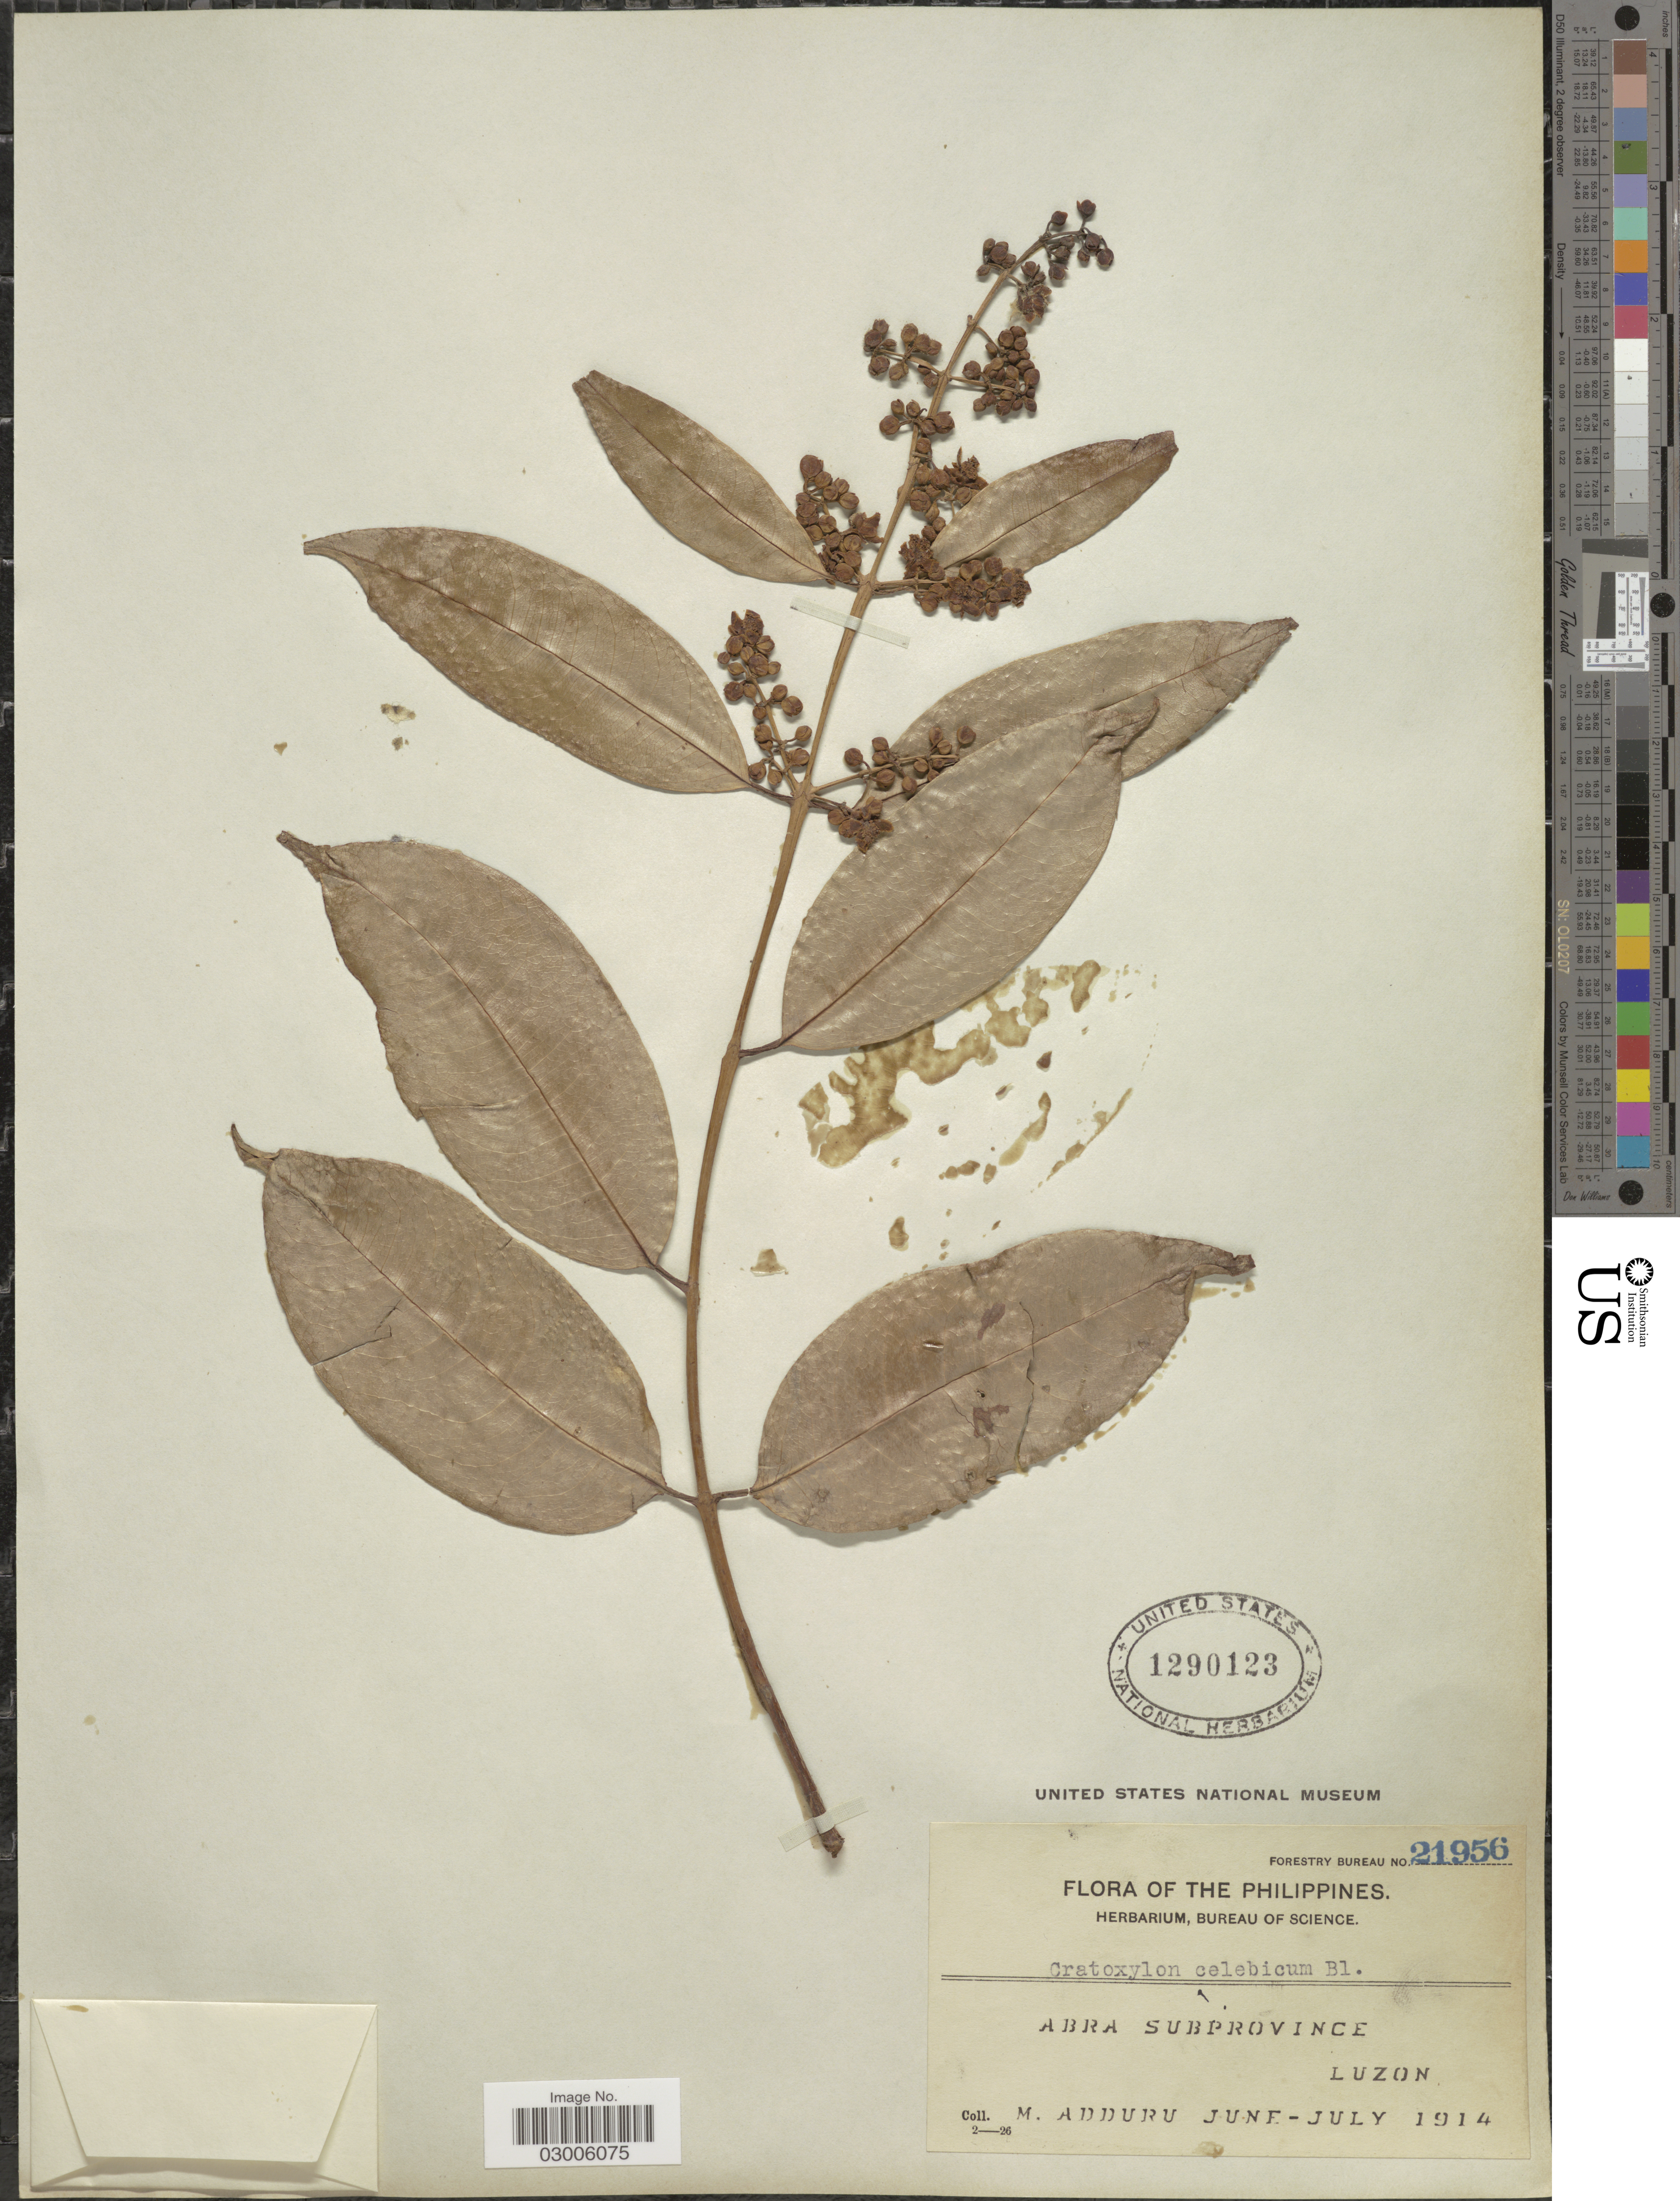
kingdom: Plantae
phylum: Tracheophyta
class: Magnoliopsida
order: Malpighiales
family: Hypericaceae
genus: Cratoxylum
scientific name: Cratoxylum celebicum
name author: Blume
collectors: M. Adduru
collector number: Forestry Bureau 21956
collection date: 1914-06/1914-07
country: Philippines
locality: Abra Subprovince. Luzon.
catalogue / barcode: US 1290123